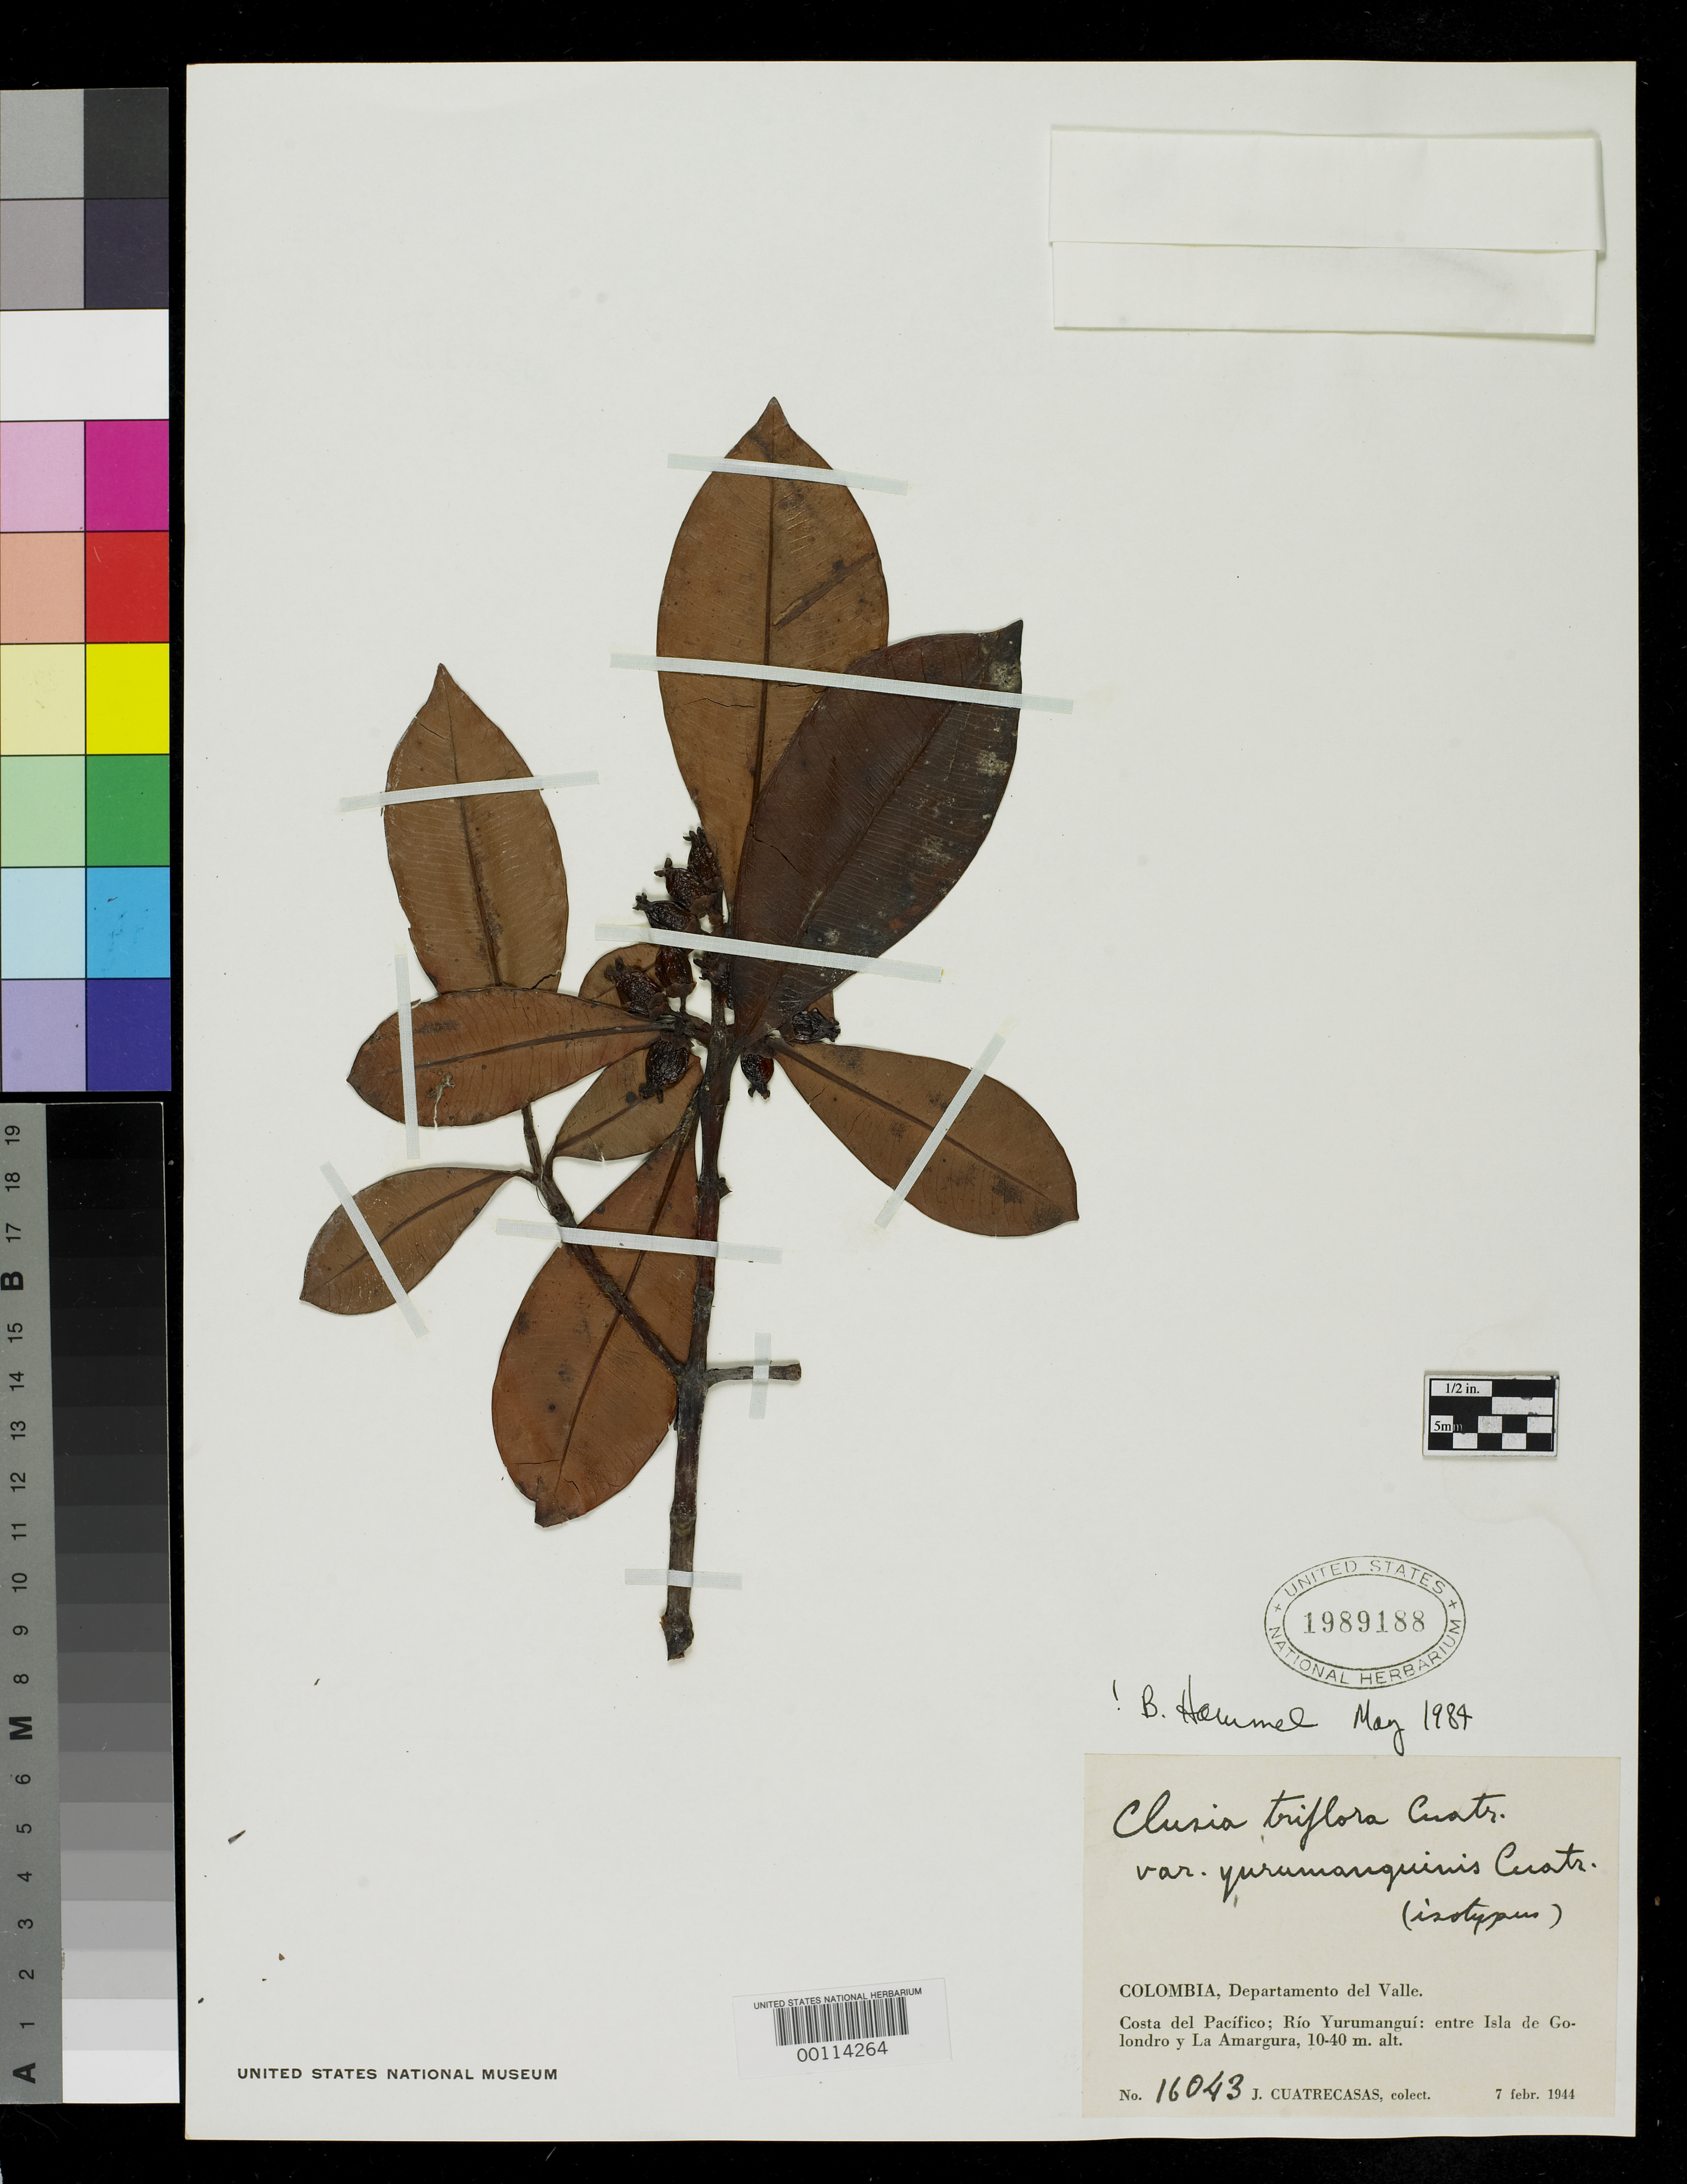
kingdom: Plantae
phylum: Tracheophyta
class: Magnoliopsida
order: Malpighiales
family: Clusiaceae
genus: Clusia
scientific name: Clusia triflora var. yurumanguinis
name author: Cuatrec.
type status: Isotype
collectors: J. Cuatrecasas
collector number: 16043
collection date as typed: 07 Feb 1944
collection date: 1944-02-07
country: Colombia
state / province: Valle del Cauca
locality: Between Isla de Golondro and La Amargura.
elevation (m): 10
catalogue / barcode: US 1989188